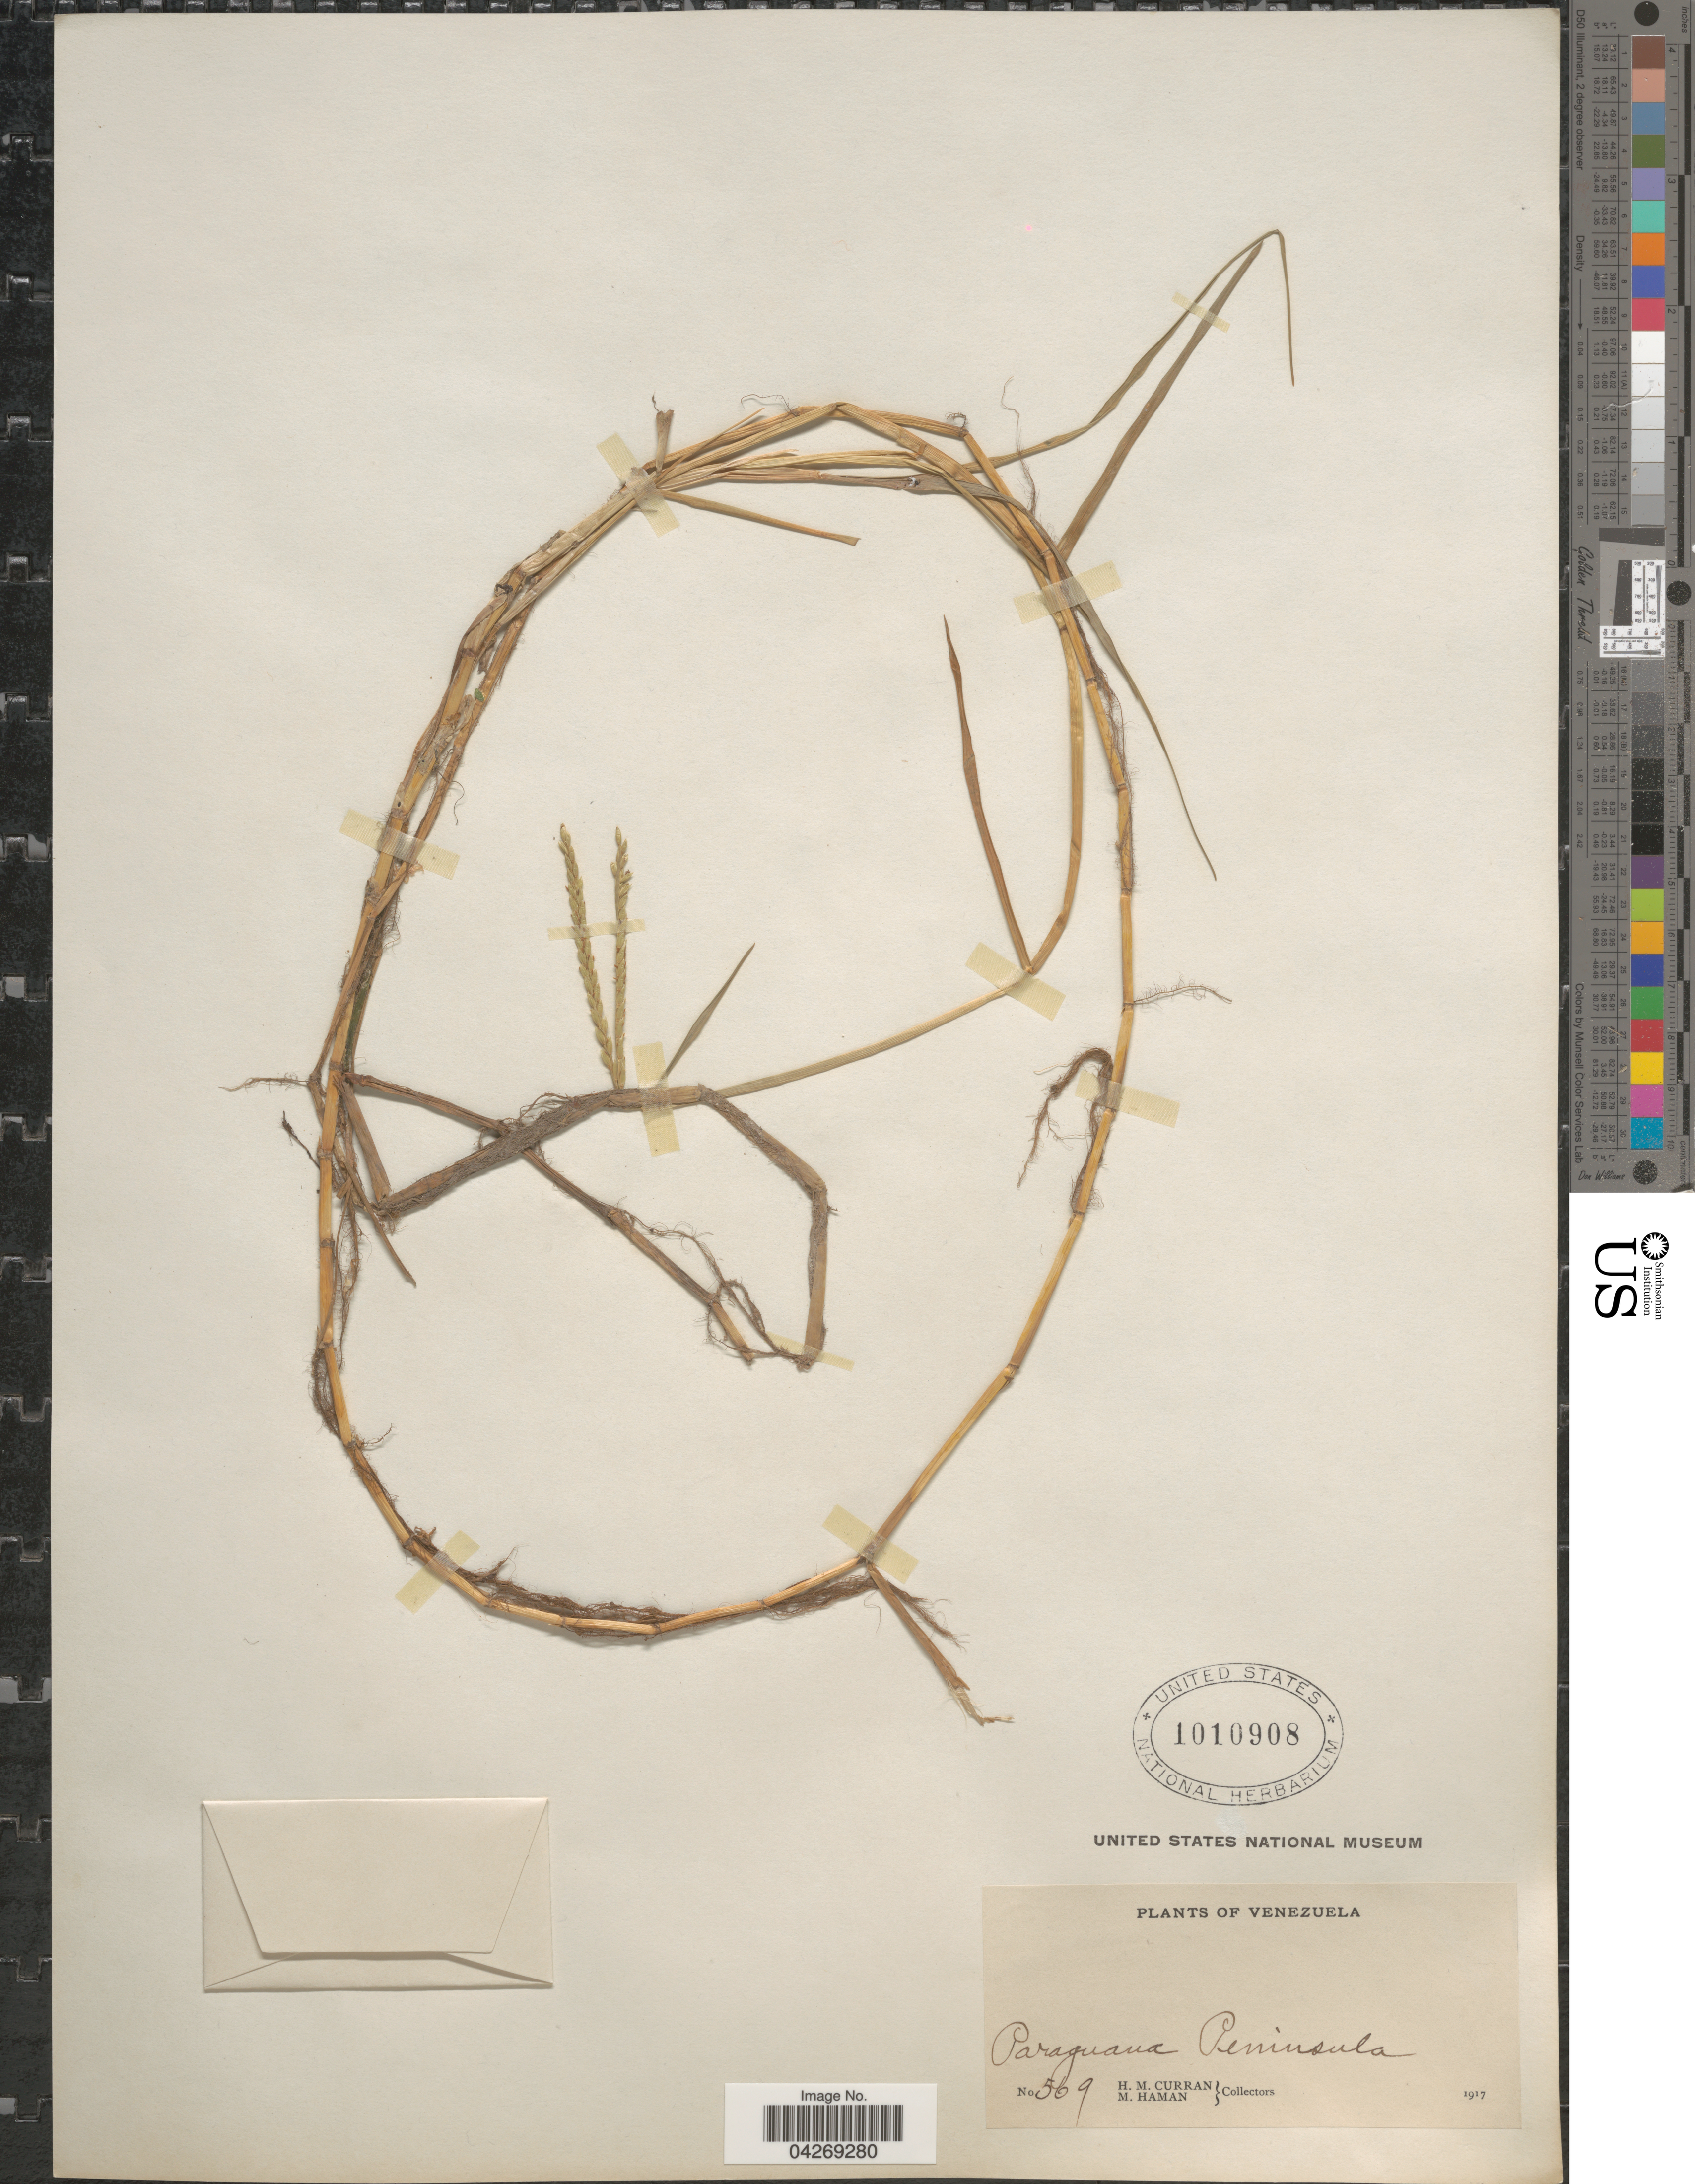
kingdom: Plantae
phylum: Tracheophyta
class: Liliopsida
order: Poales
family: Poaceae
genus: Paspalum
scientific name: Paspalum distichum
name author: L.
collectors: H. M. Curran & M. Haman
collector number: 569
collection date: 1917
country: Venezuela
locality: Paraguana Peninsula.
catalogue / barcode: US 1010908